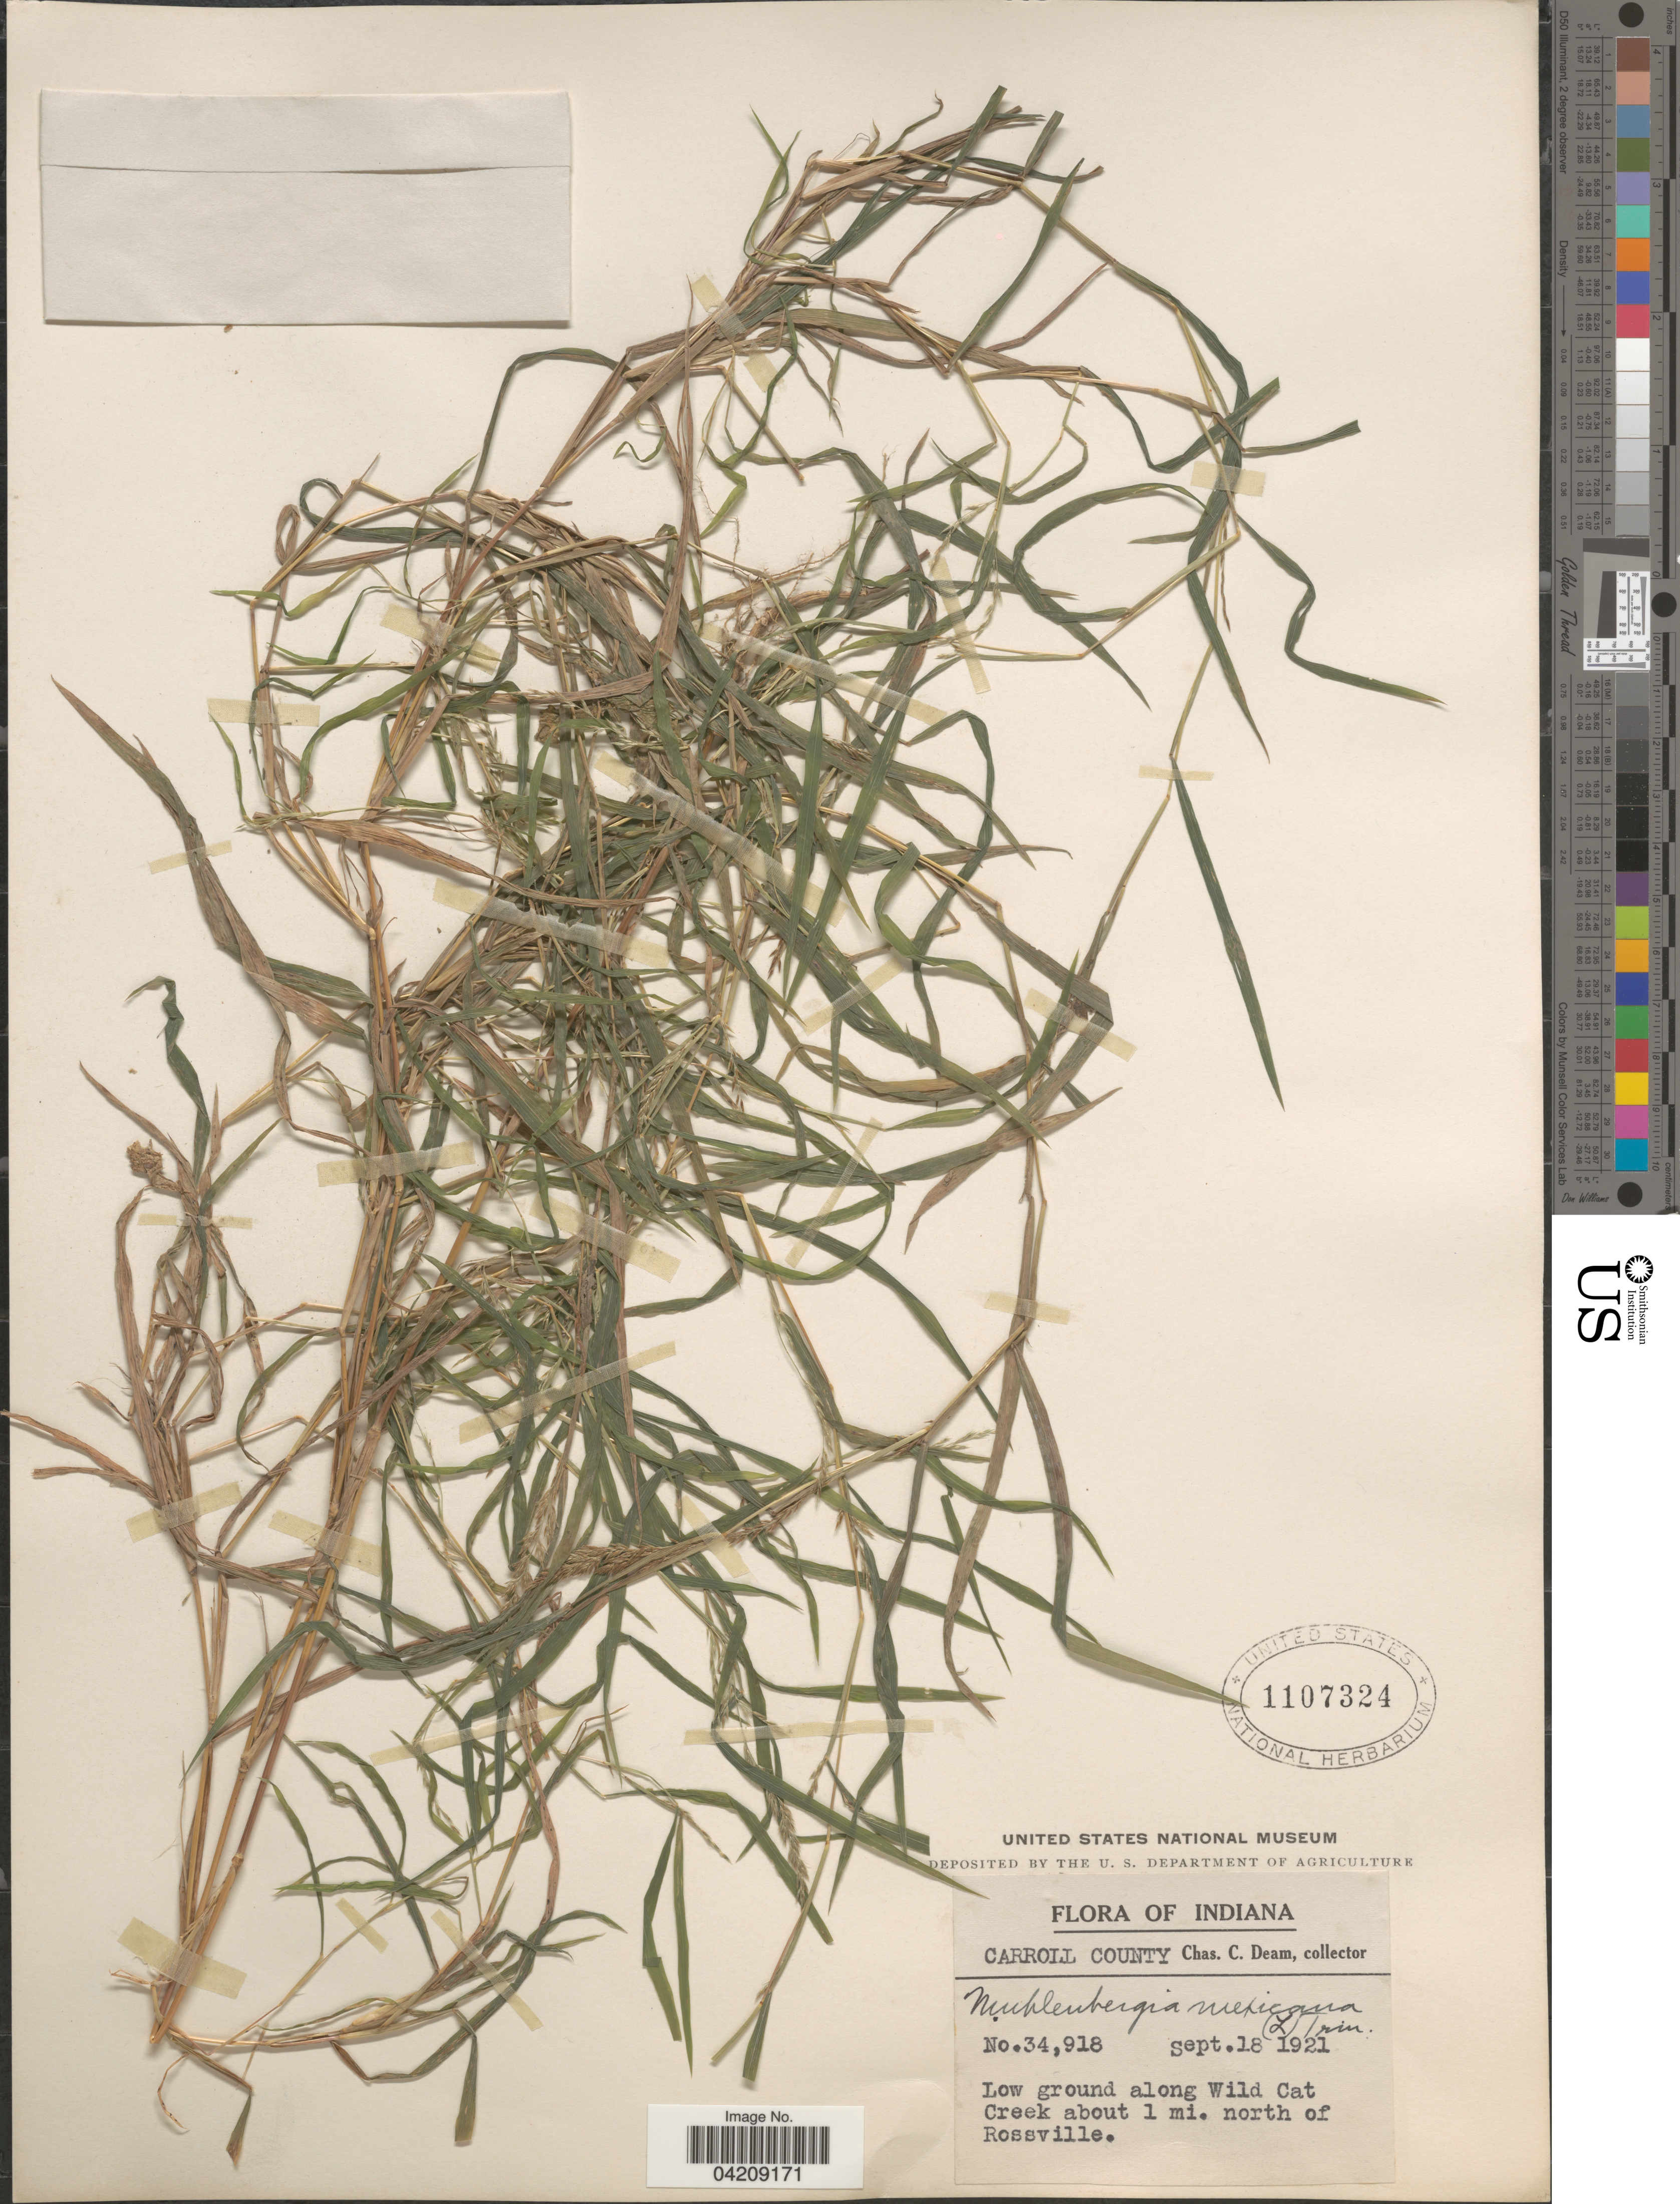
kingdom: Plantae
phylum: Tracheophyta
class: Liliopsida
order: Poales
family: Poaceae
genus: Muhlenbergia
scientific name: Muhlenbergia frondosa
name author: (Poir.) Fernald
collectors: C. C. Deam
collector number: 34918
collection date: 1921-09-18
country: United States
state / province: Indiana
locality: Carroll County. Low ground along Wild Cat Creek about 1 mi. north of Rossville.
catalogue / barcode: US 1107324